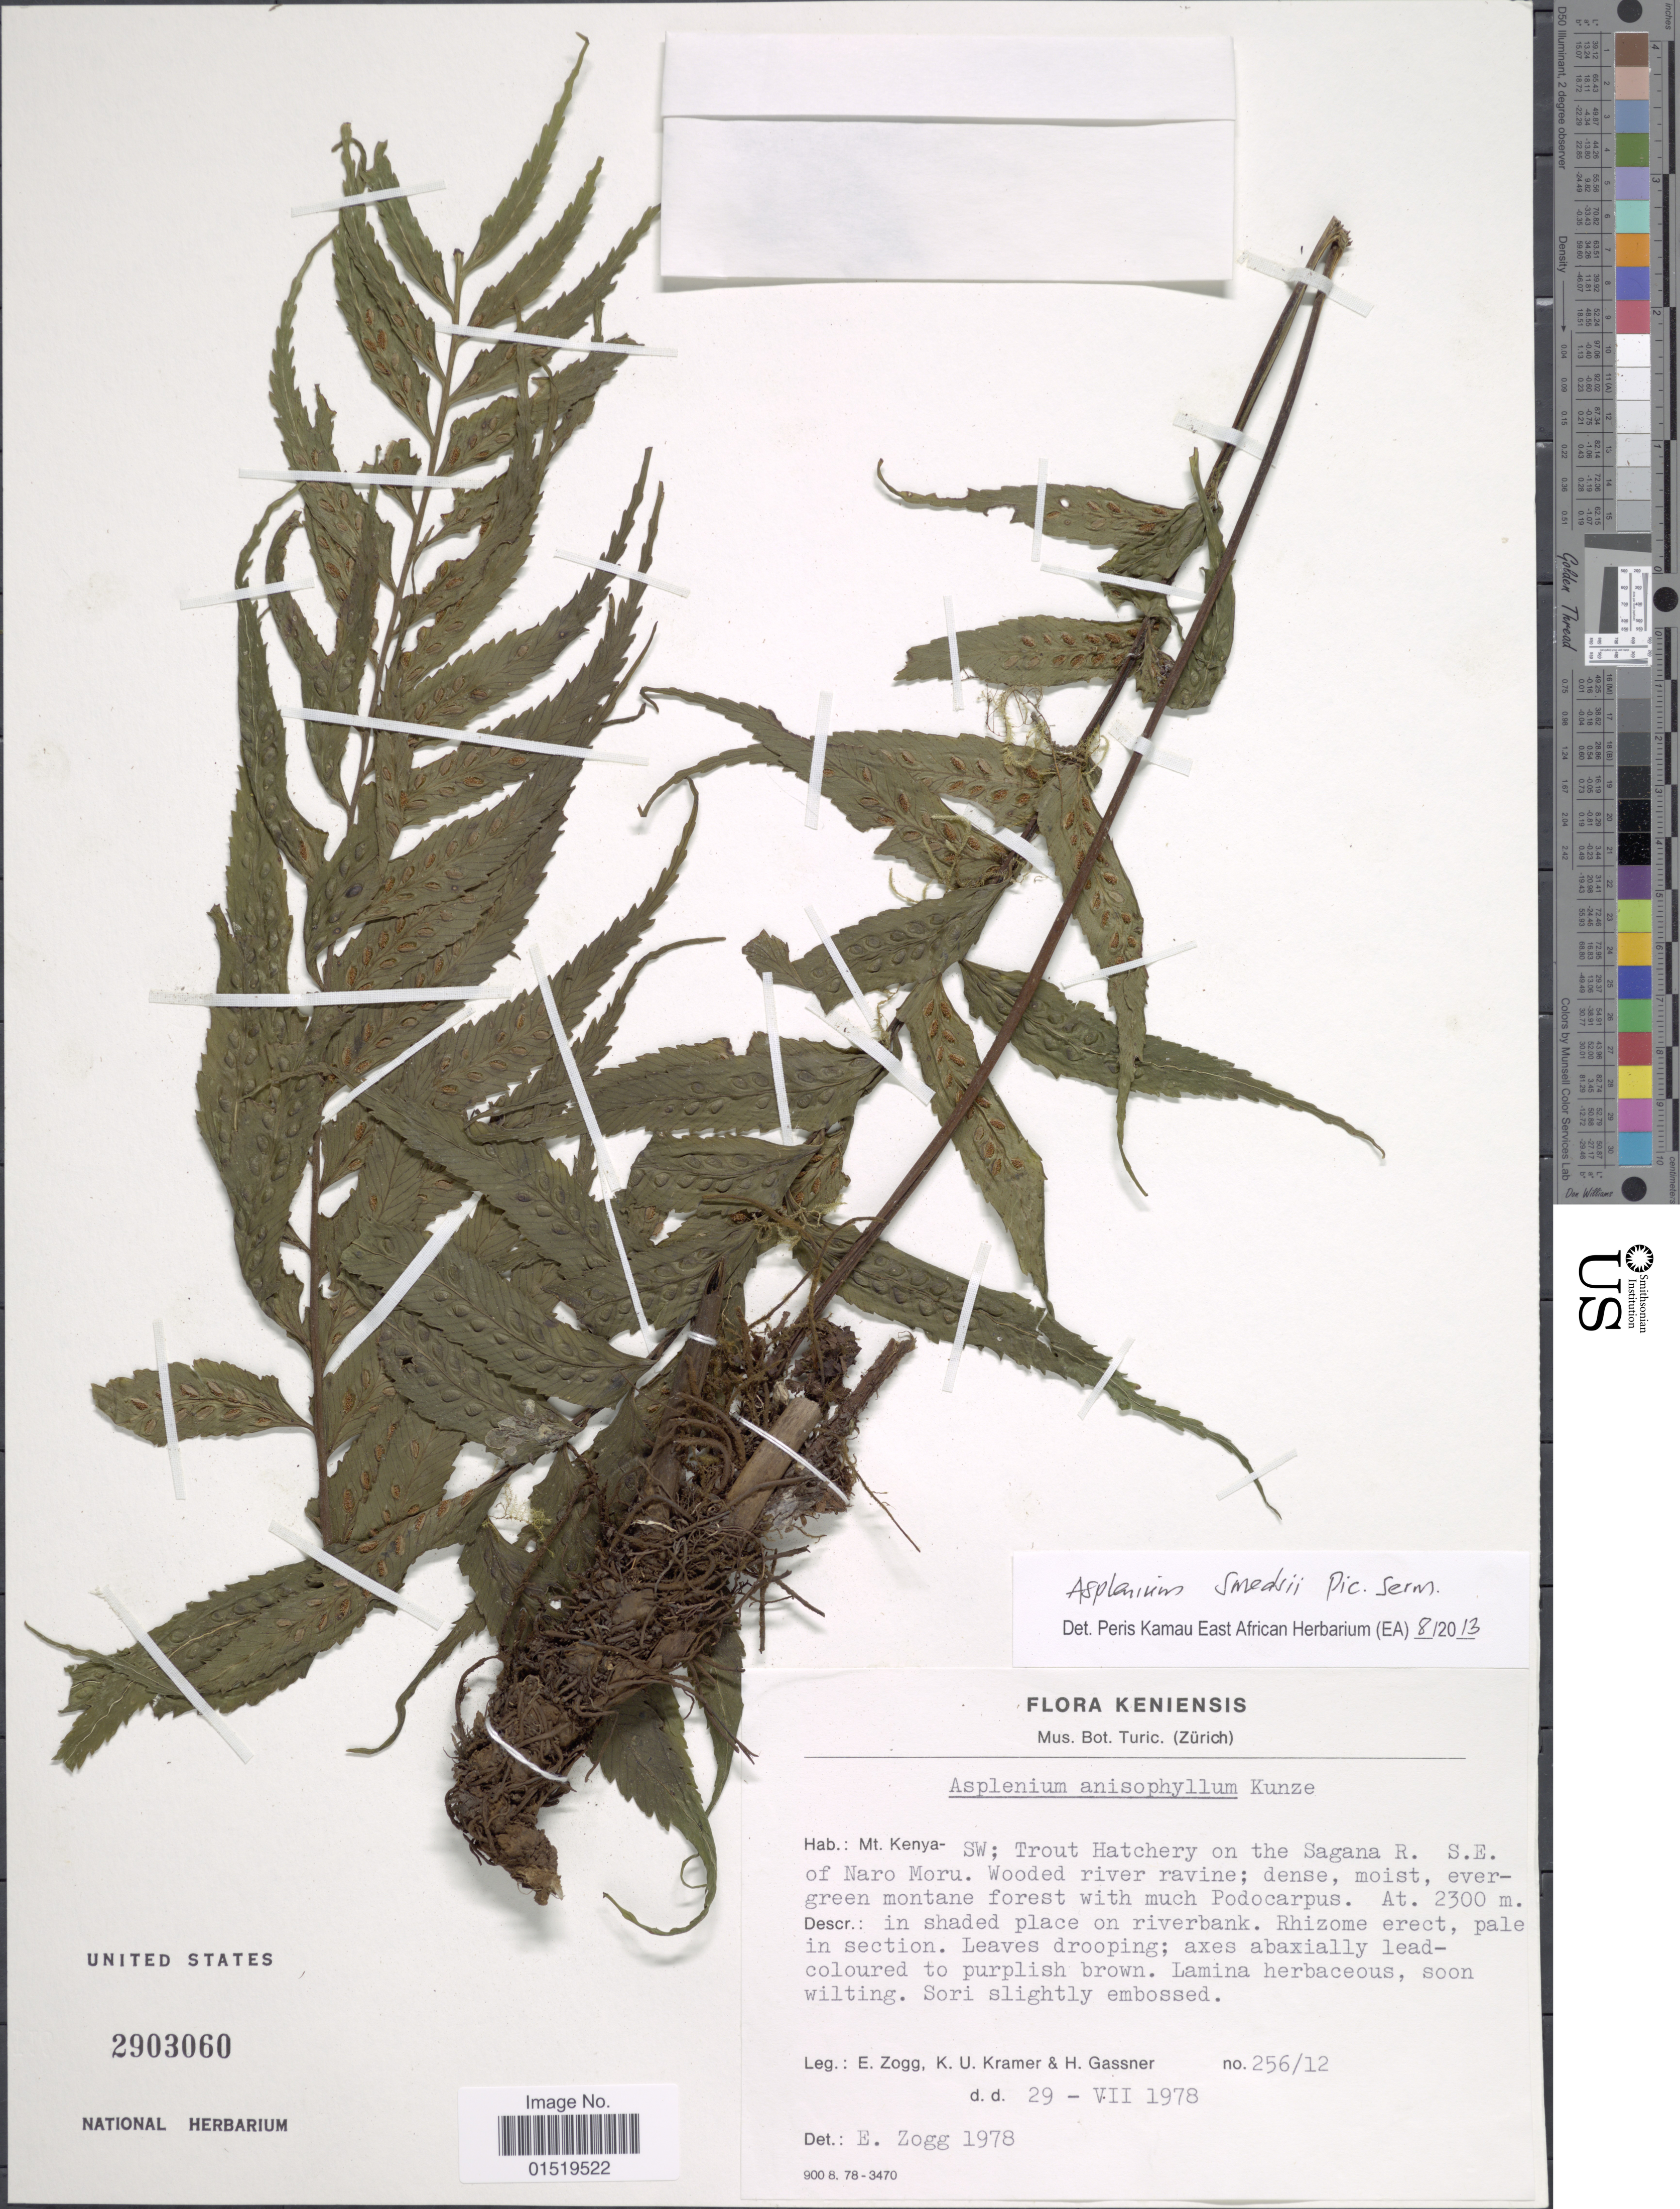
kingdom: Plantae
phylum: Tracheophyta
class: Polypodiopsida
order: Polypodiales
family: Aspleniaceae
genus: Asplenium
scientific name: Asplenium smedsii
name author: Pic. Serm.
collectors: E. Zogg, K. U. Kramer & H. Gassner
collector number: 256/12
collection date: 1978-07-29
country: Kenya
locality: Mt. Kenya- SW; Trout Hatchery on the Sagana R. S.E. of Naro Moru.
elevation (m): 2300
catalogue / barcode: US 2903060